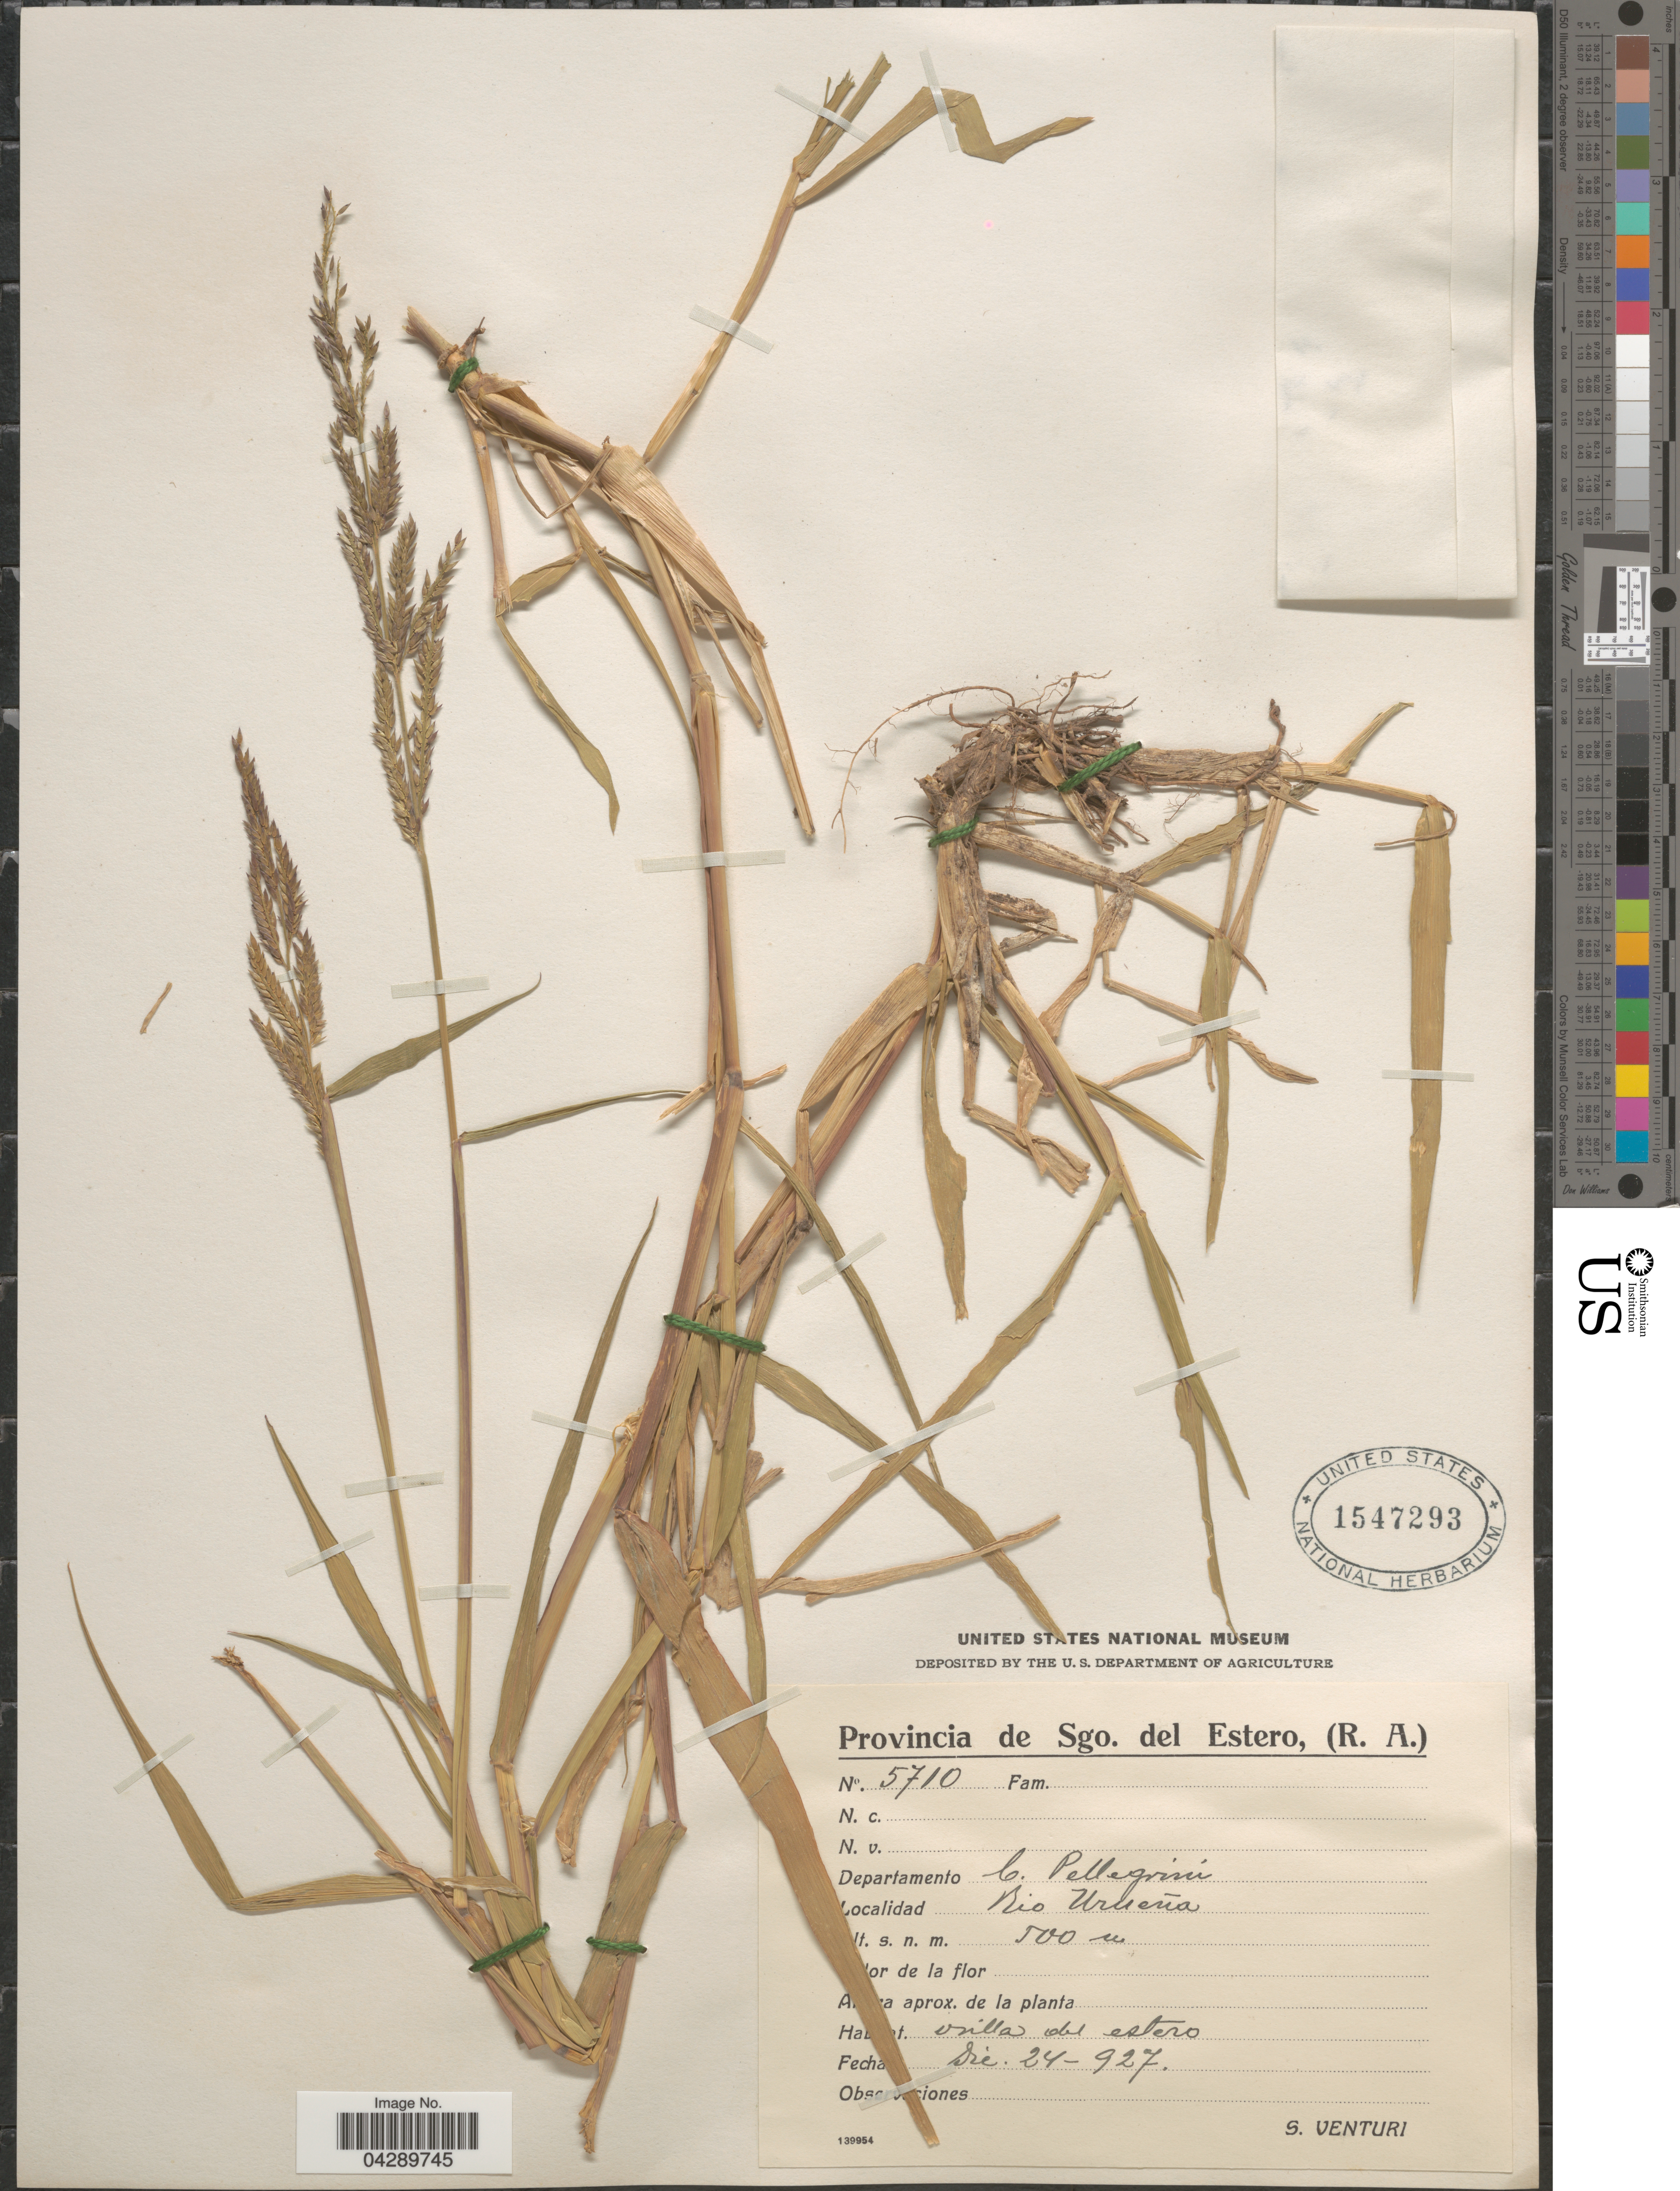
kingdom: Plantae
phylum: Tracheophyta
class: Liliopsida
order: Poales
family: Poaceae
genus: Eriochloa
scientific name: Eriochloa punctata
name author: (L.) Desv. ex Ham.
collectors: S. Venturi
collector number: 5710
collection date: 1927-12-24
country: Argentina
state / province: Santiago del Estero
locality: Departamento Carlos Pellegrin. Urueña River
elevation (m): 500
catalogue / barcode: US 1547293